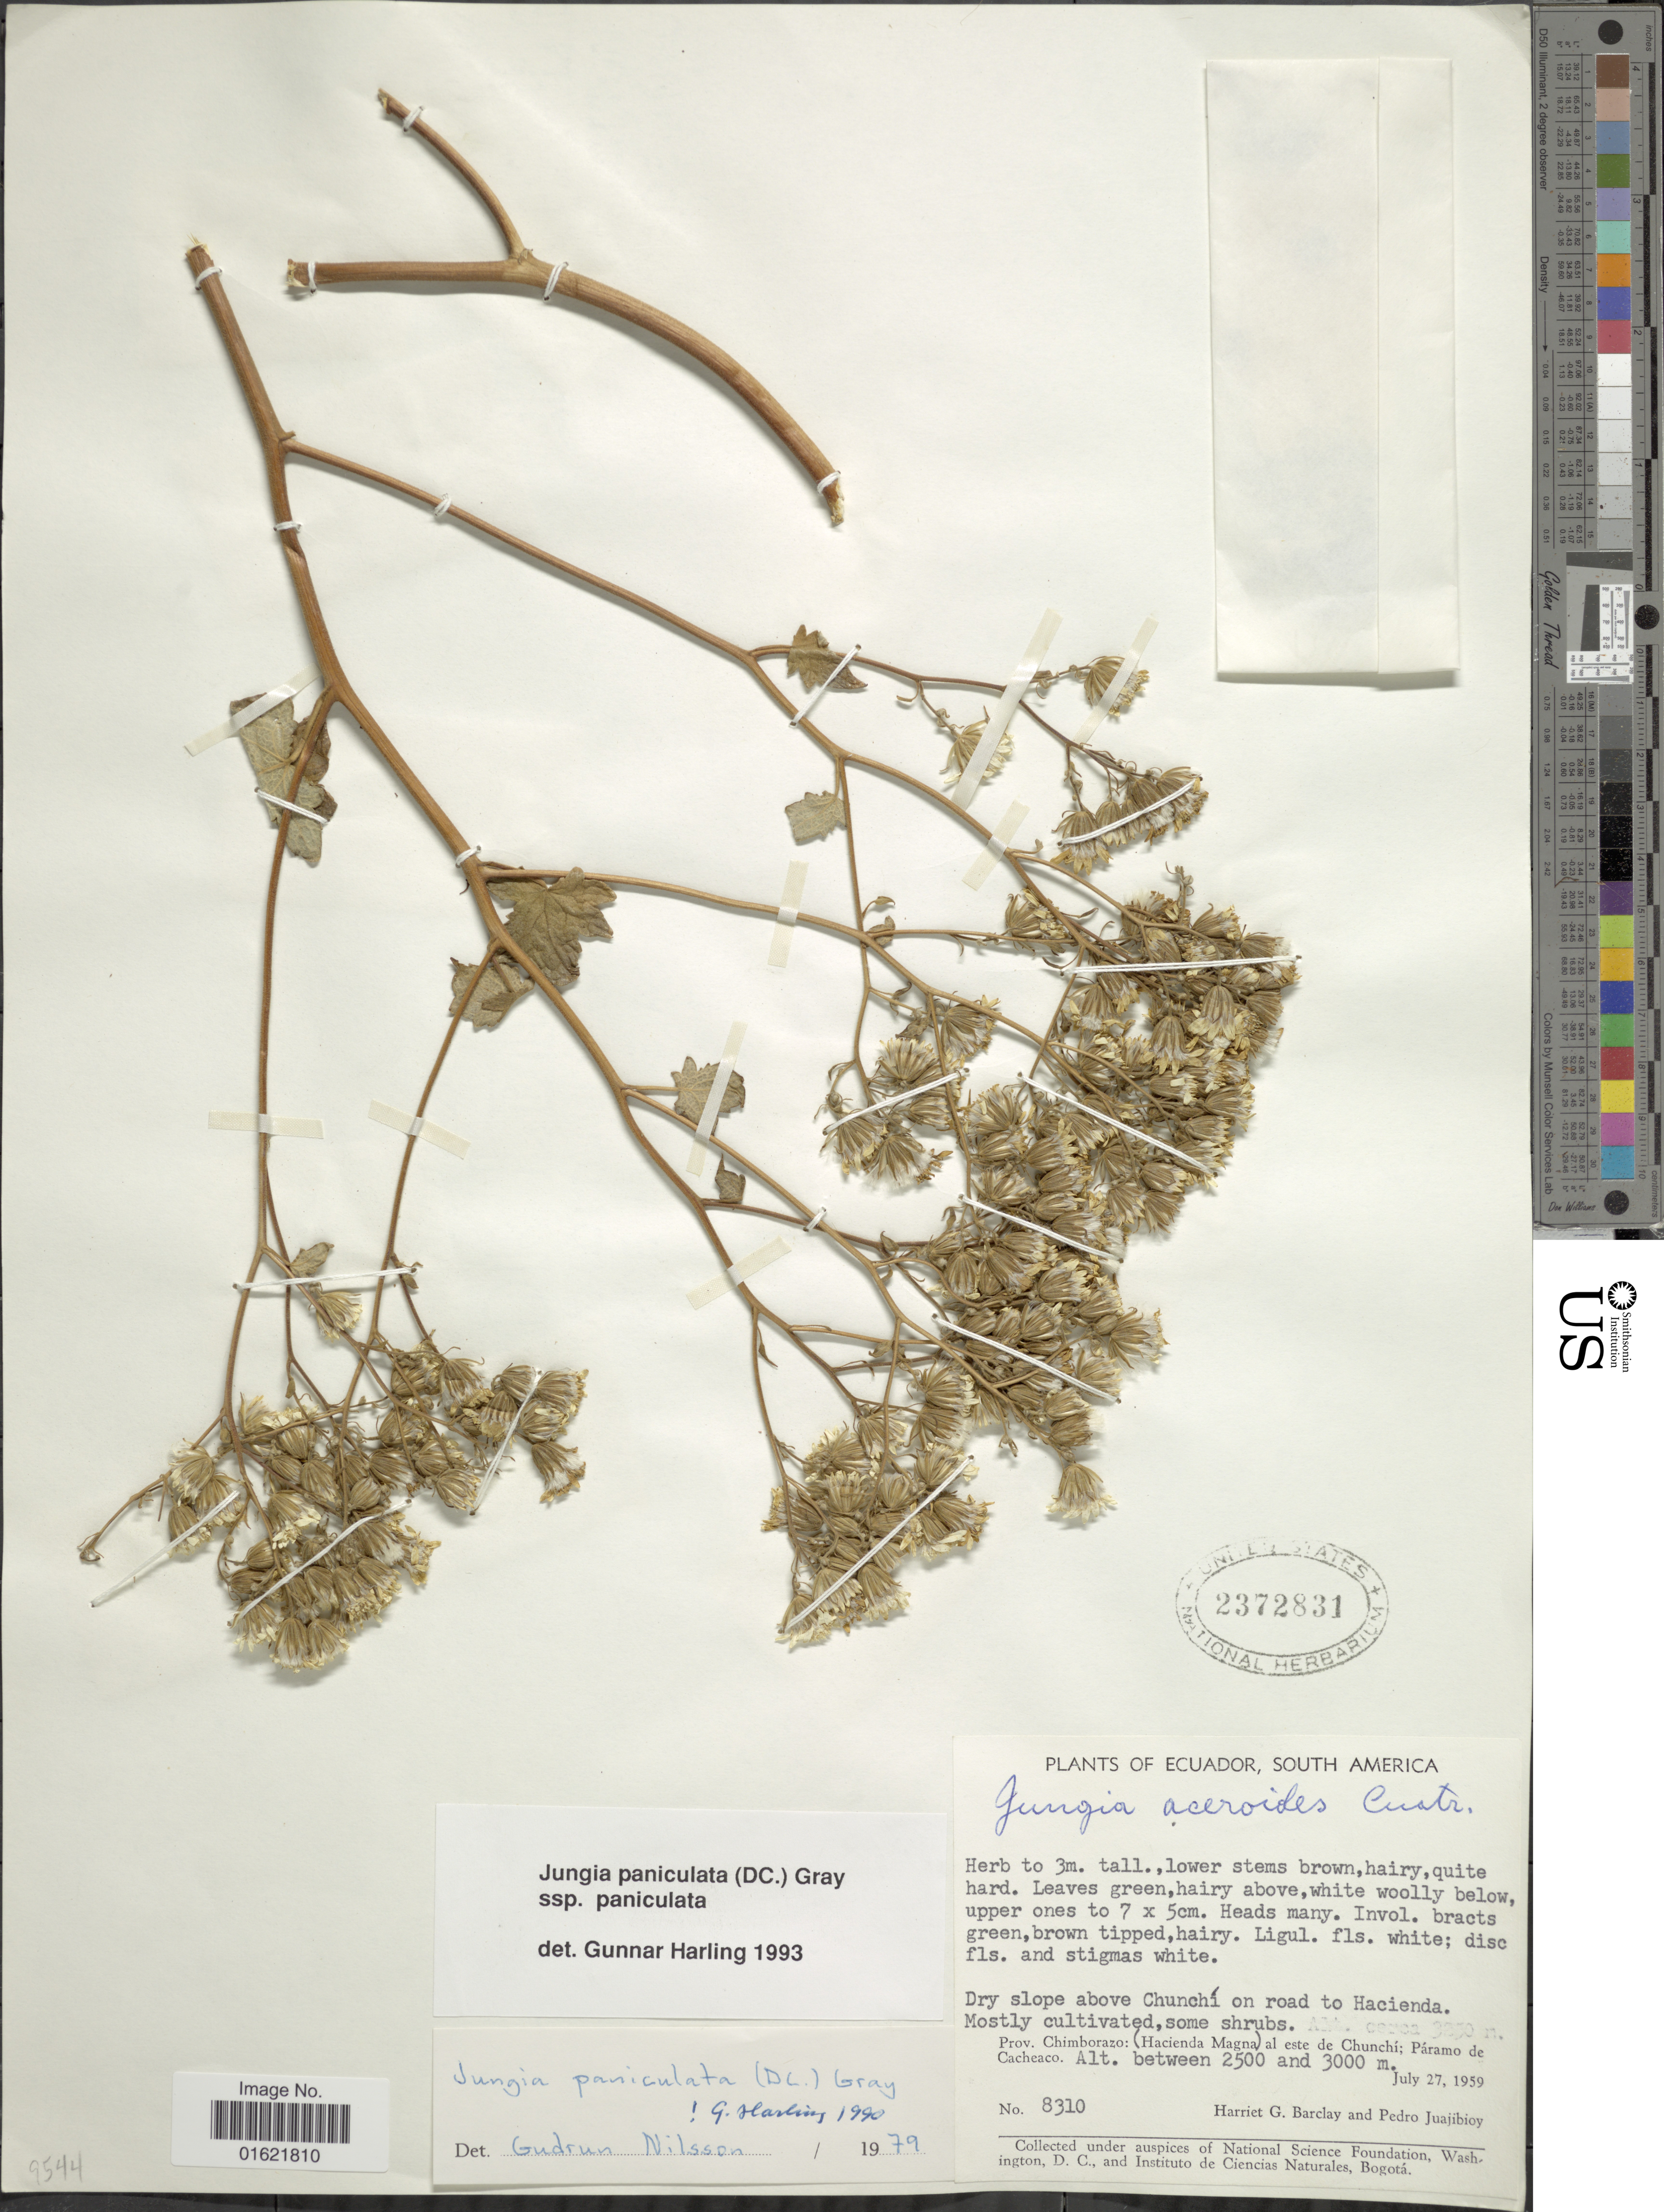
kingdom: Plantae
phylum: Tracheophyta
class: Magnoliopsida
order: Asterales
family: Asteraceae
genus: Jungia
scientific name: Jungia paniculata subsp. paniculata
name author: (DC.) A. Gray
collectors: H. G. Barclay & P. Juajibioy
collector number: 8310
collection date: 1959-07-27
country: Ecuador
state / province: Chimborazo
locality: Prov. Chimborazo (Hacienda Magna) al este de Chunchi: Paramo de Cacheaco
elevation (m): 2500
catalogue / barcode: US 2372831